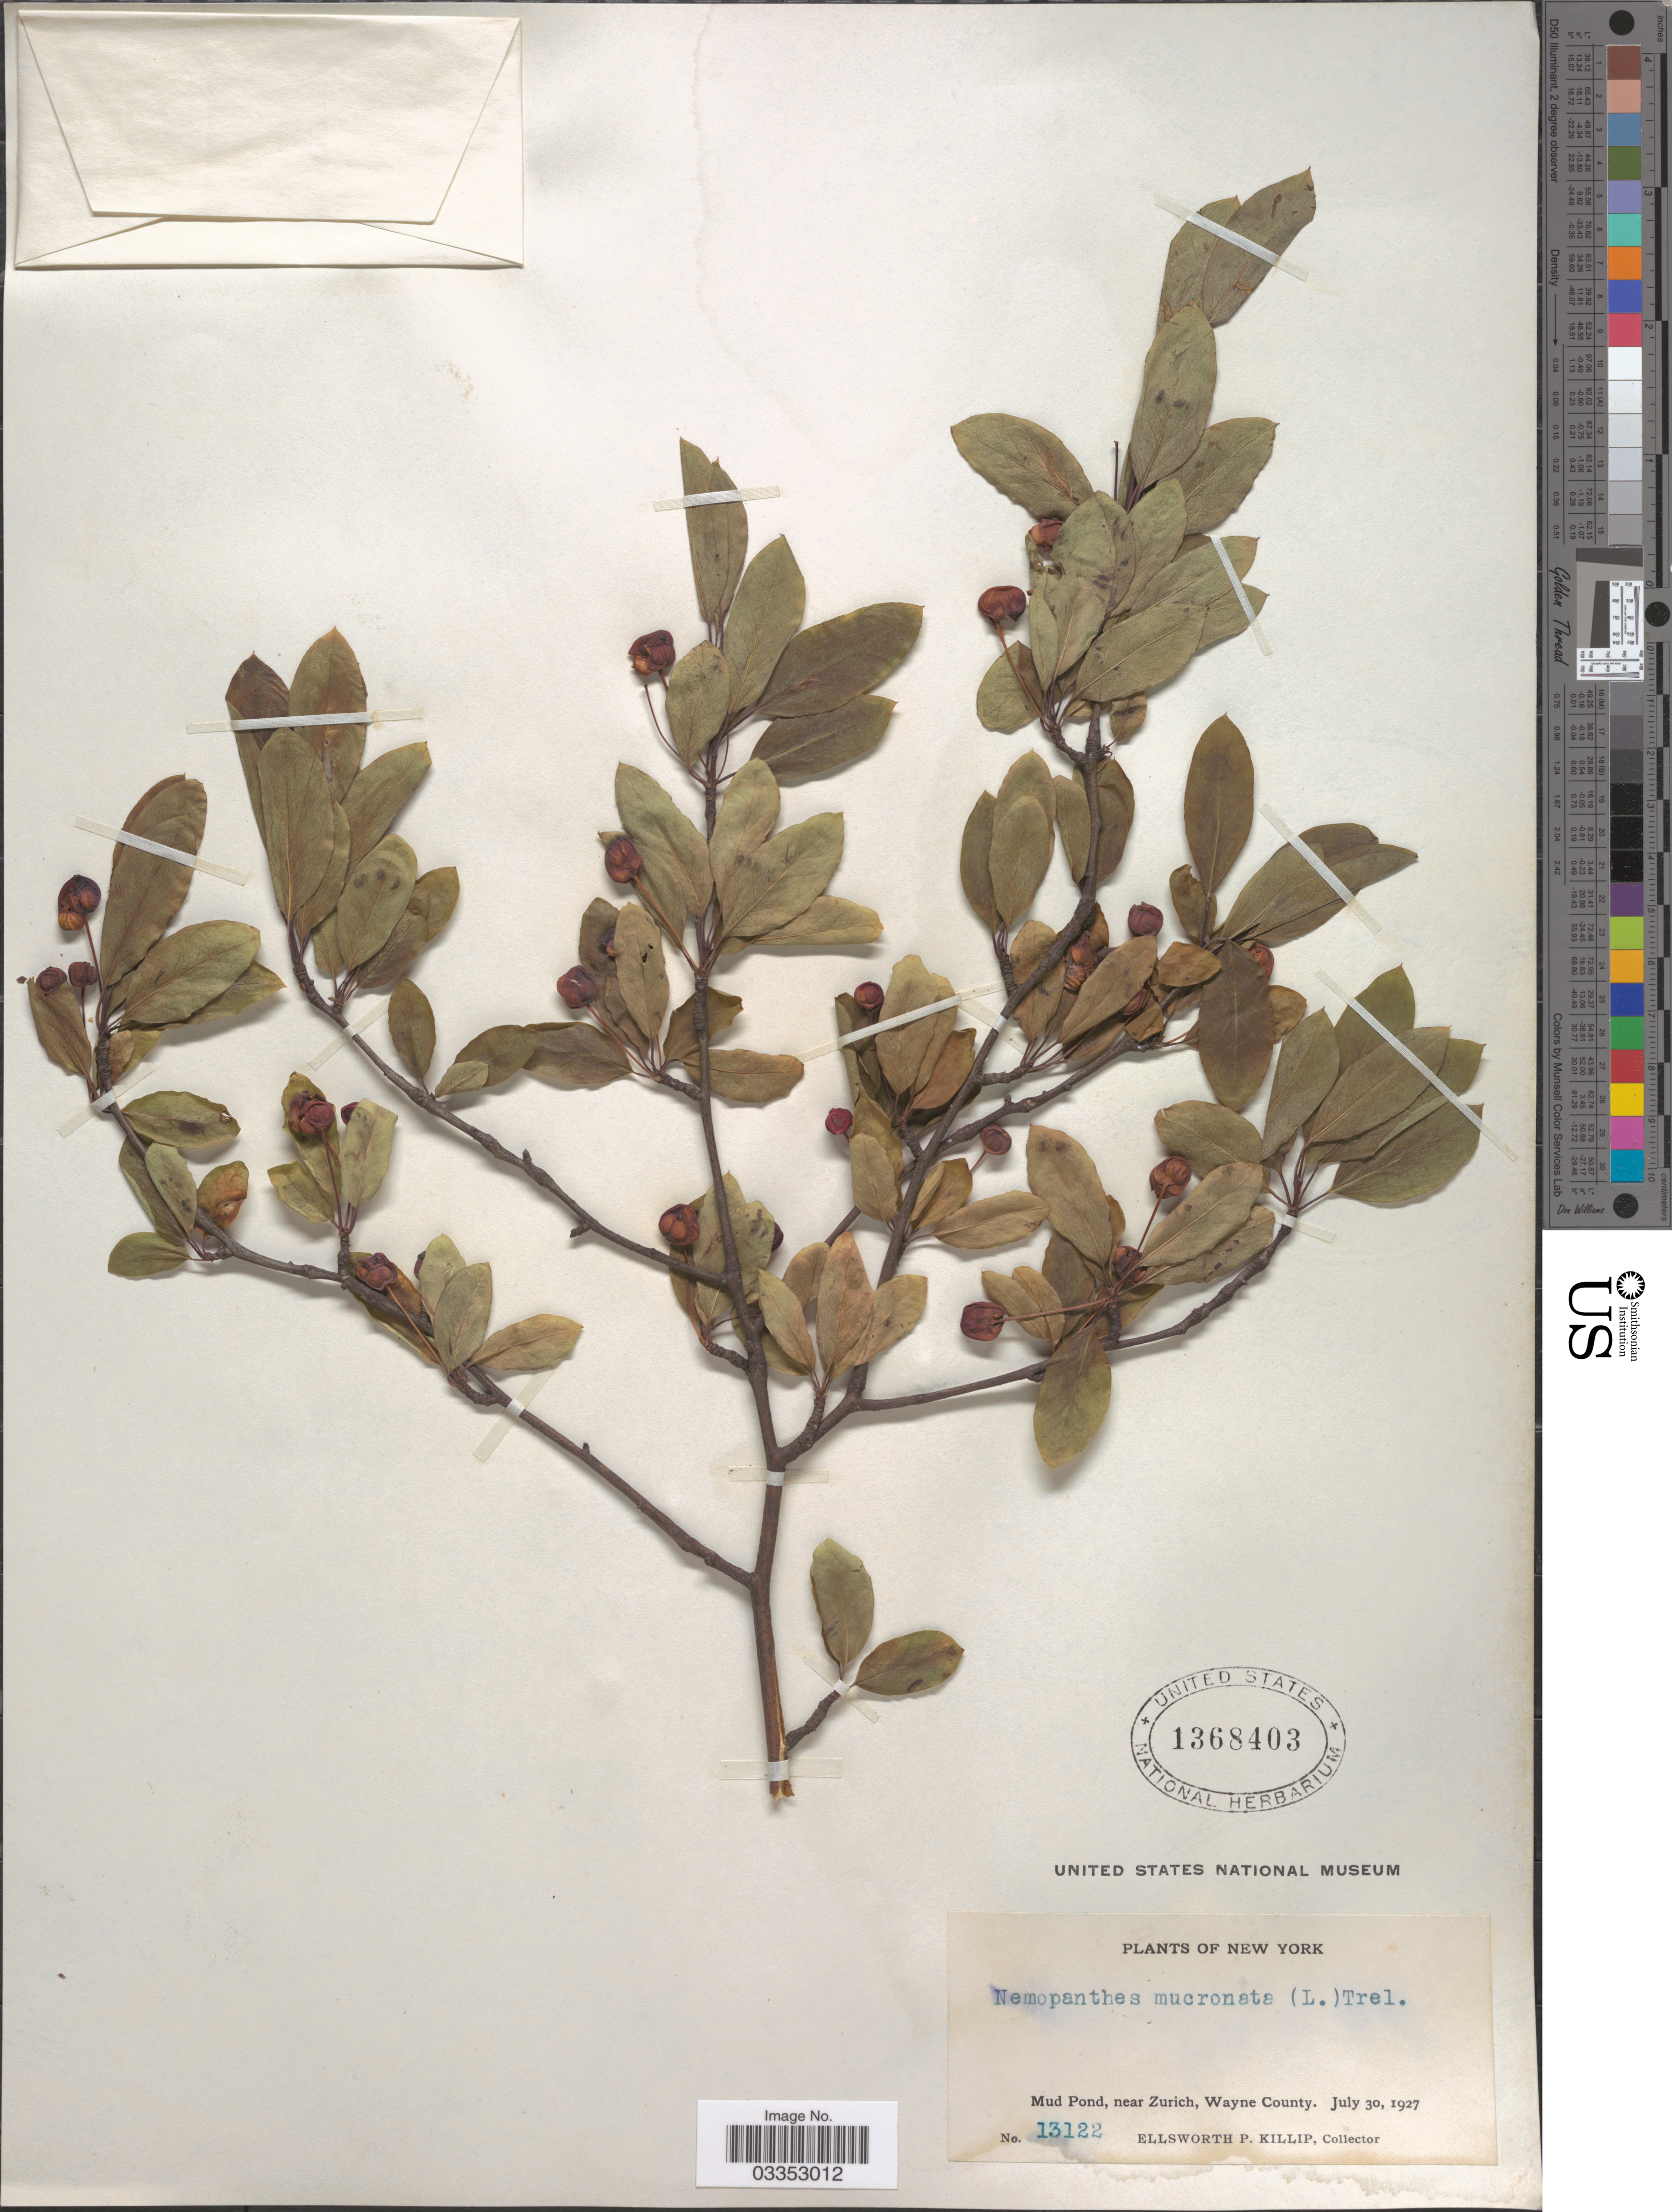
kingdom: Plantae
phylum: Tracheophyta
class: Magnoliopsida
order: Aquifoliales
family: Aquifoliaceae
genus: Nemopanthus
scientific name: Nemopanthus mucronatus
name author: (L.) Trel.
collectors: E. P. Killip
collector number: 13122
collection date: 1927-07-30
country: United States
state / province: New York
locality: Mud Pond, near Zurich, Wayne County.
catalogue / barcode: US 1368403